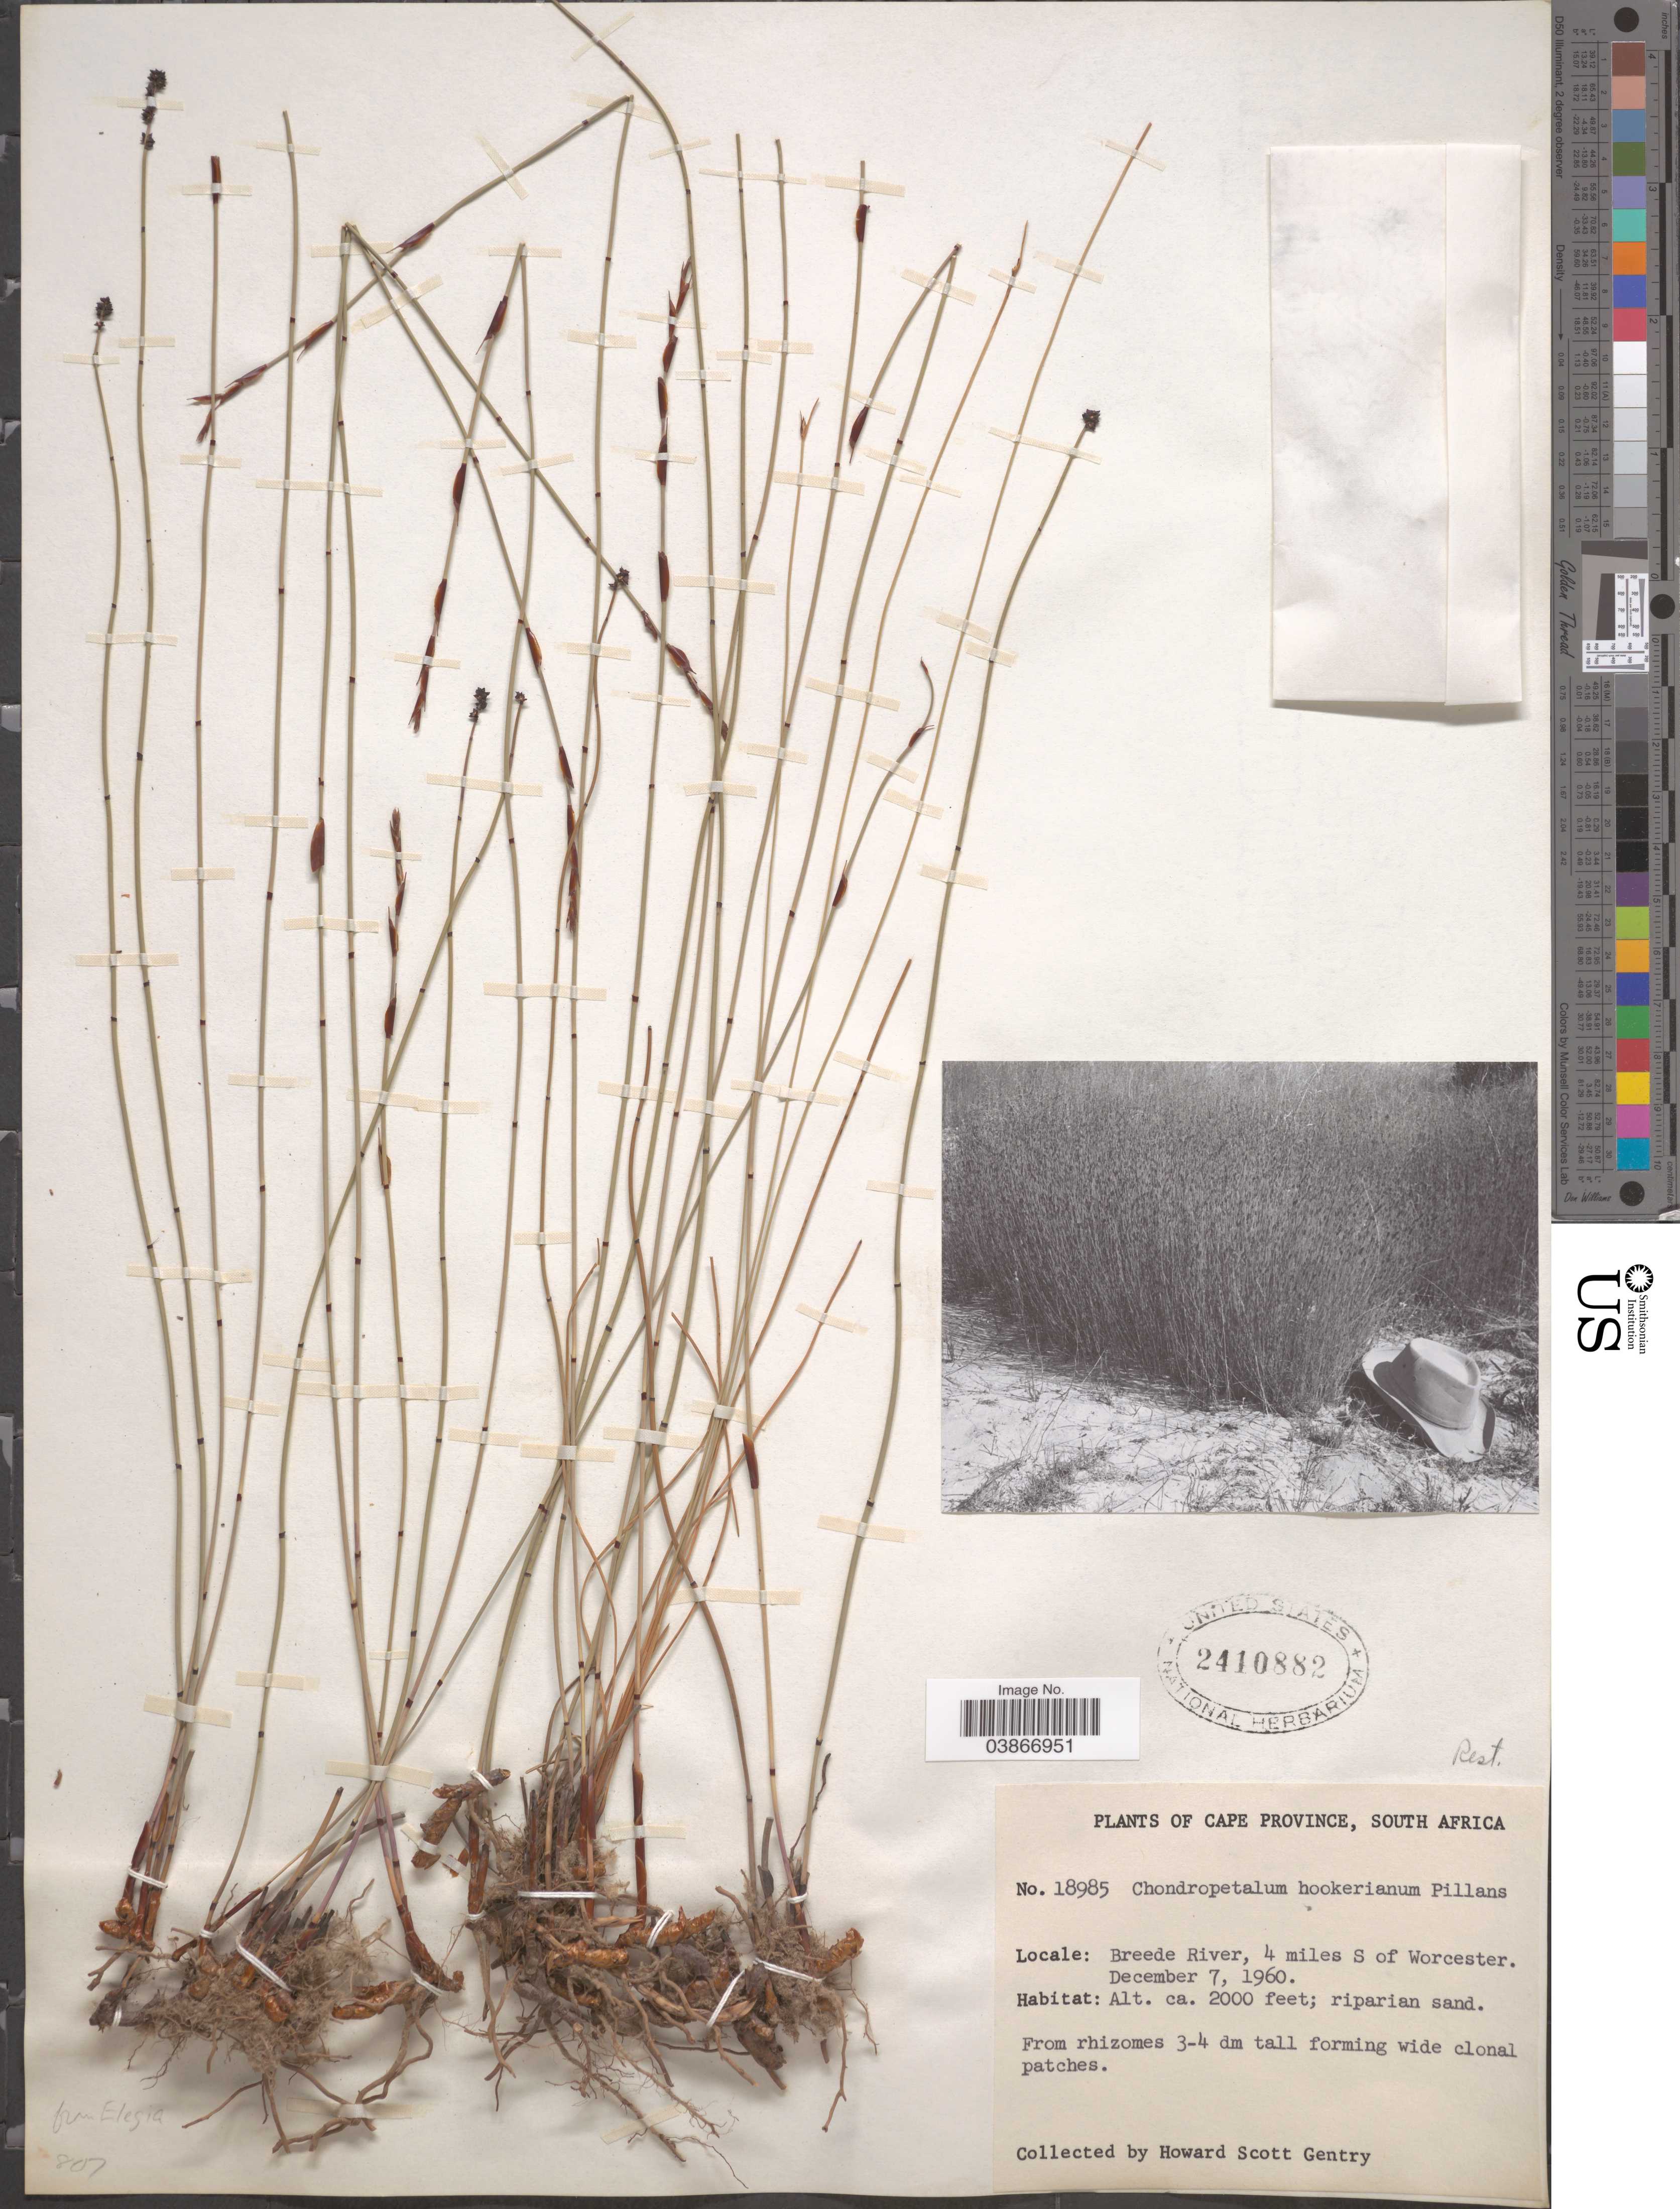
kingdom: Plantae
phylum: Tracheophyta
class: Liliopsida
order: Poales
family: Restionaceae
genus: Elegia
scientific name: Elegia hookeriana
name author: (Mast.) Moline & H.P. Linder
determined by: Strong, Mark T., (BOT), Smithsonian Institution - National Museum of Natural History (UNITED STATES)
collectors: H. S. Gentry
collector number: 18985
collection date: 1960-12-07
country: South Africa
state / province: Western Cape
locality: Breede River, 4 miles S of Worcester.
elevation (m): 610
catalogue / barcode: US 2410882